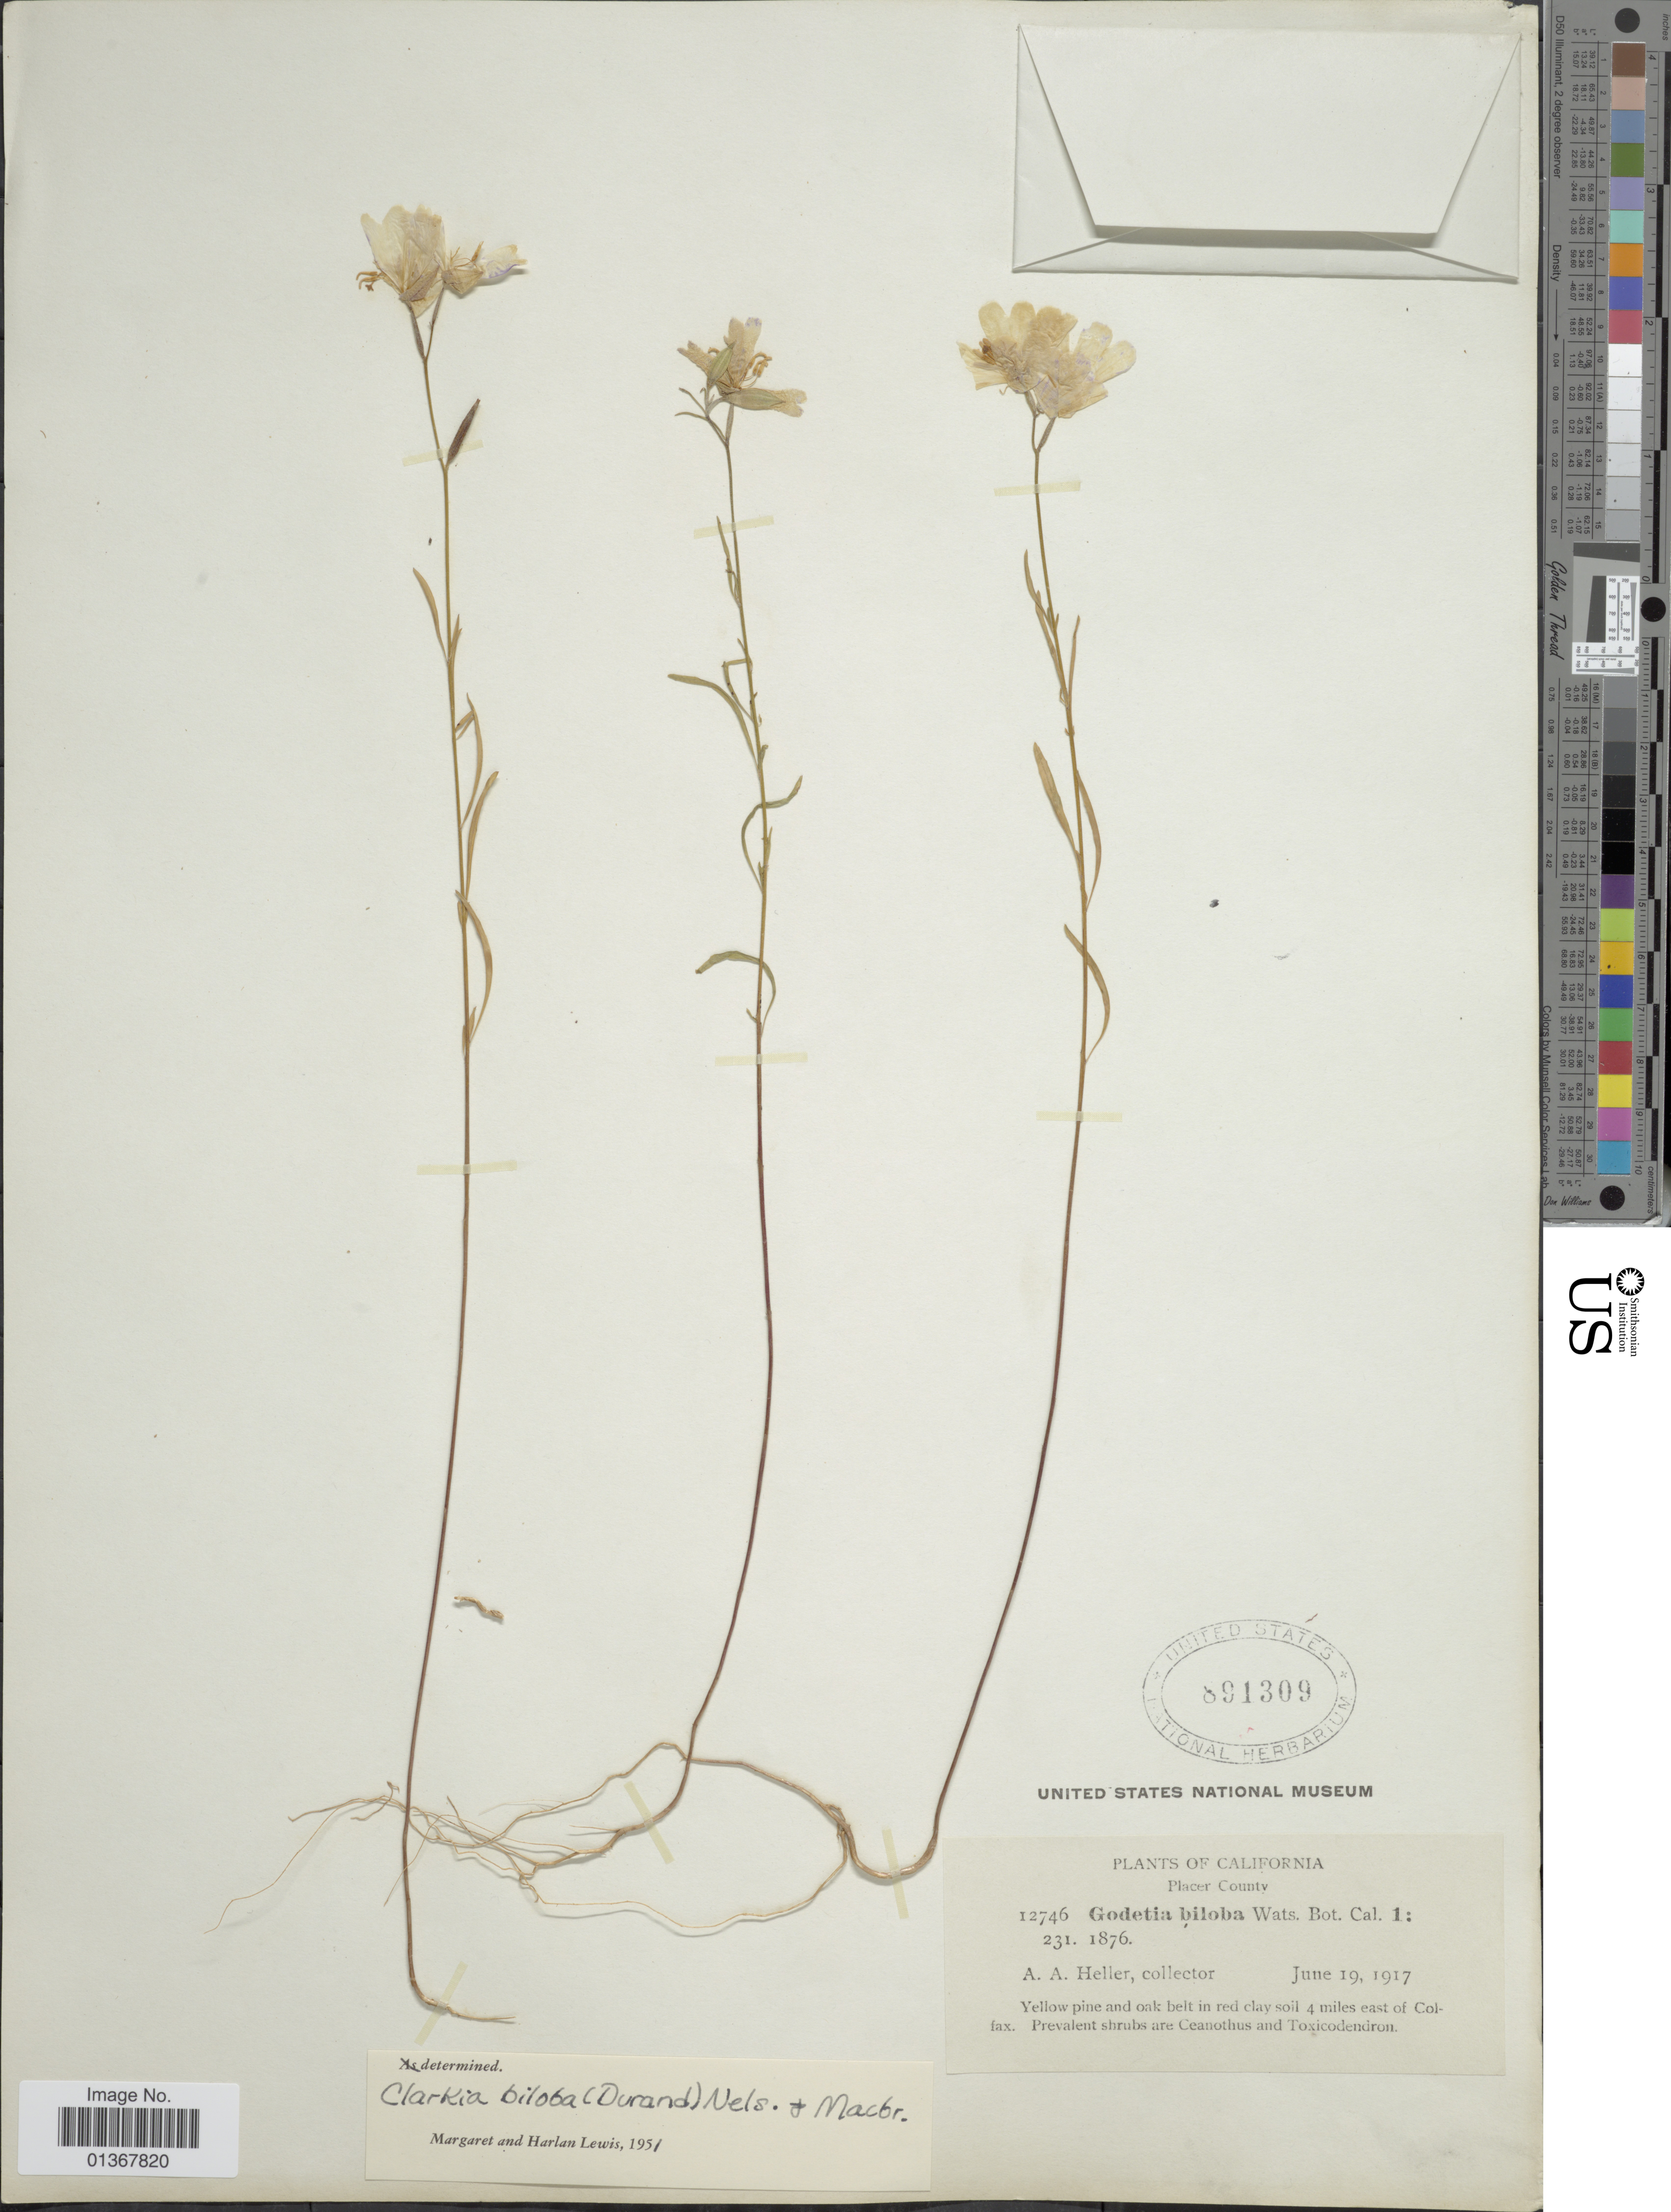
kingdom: Plantae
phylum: Tracheophyta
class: Magnoliopsida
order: Myrtales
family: Onagraceae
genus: Clarkia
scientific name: Clarkia biloba subsp. biloba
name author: (Durand) A. Nelson & J.F. Macbr.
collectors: A. A. Heller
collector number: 12746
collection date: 1917-06-19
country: United States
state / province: California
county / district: Placer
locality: Placer County. Yellow pine and oak belt in red clay soil 4 miles east of Colfax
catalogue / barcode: US 891309